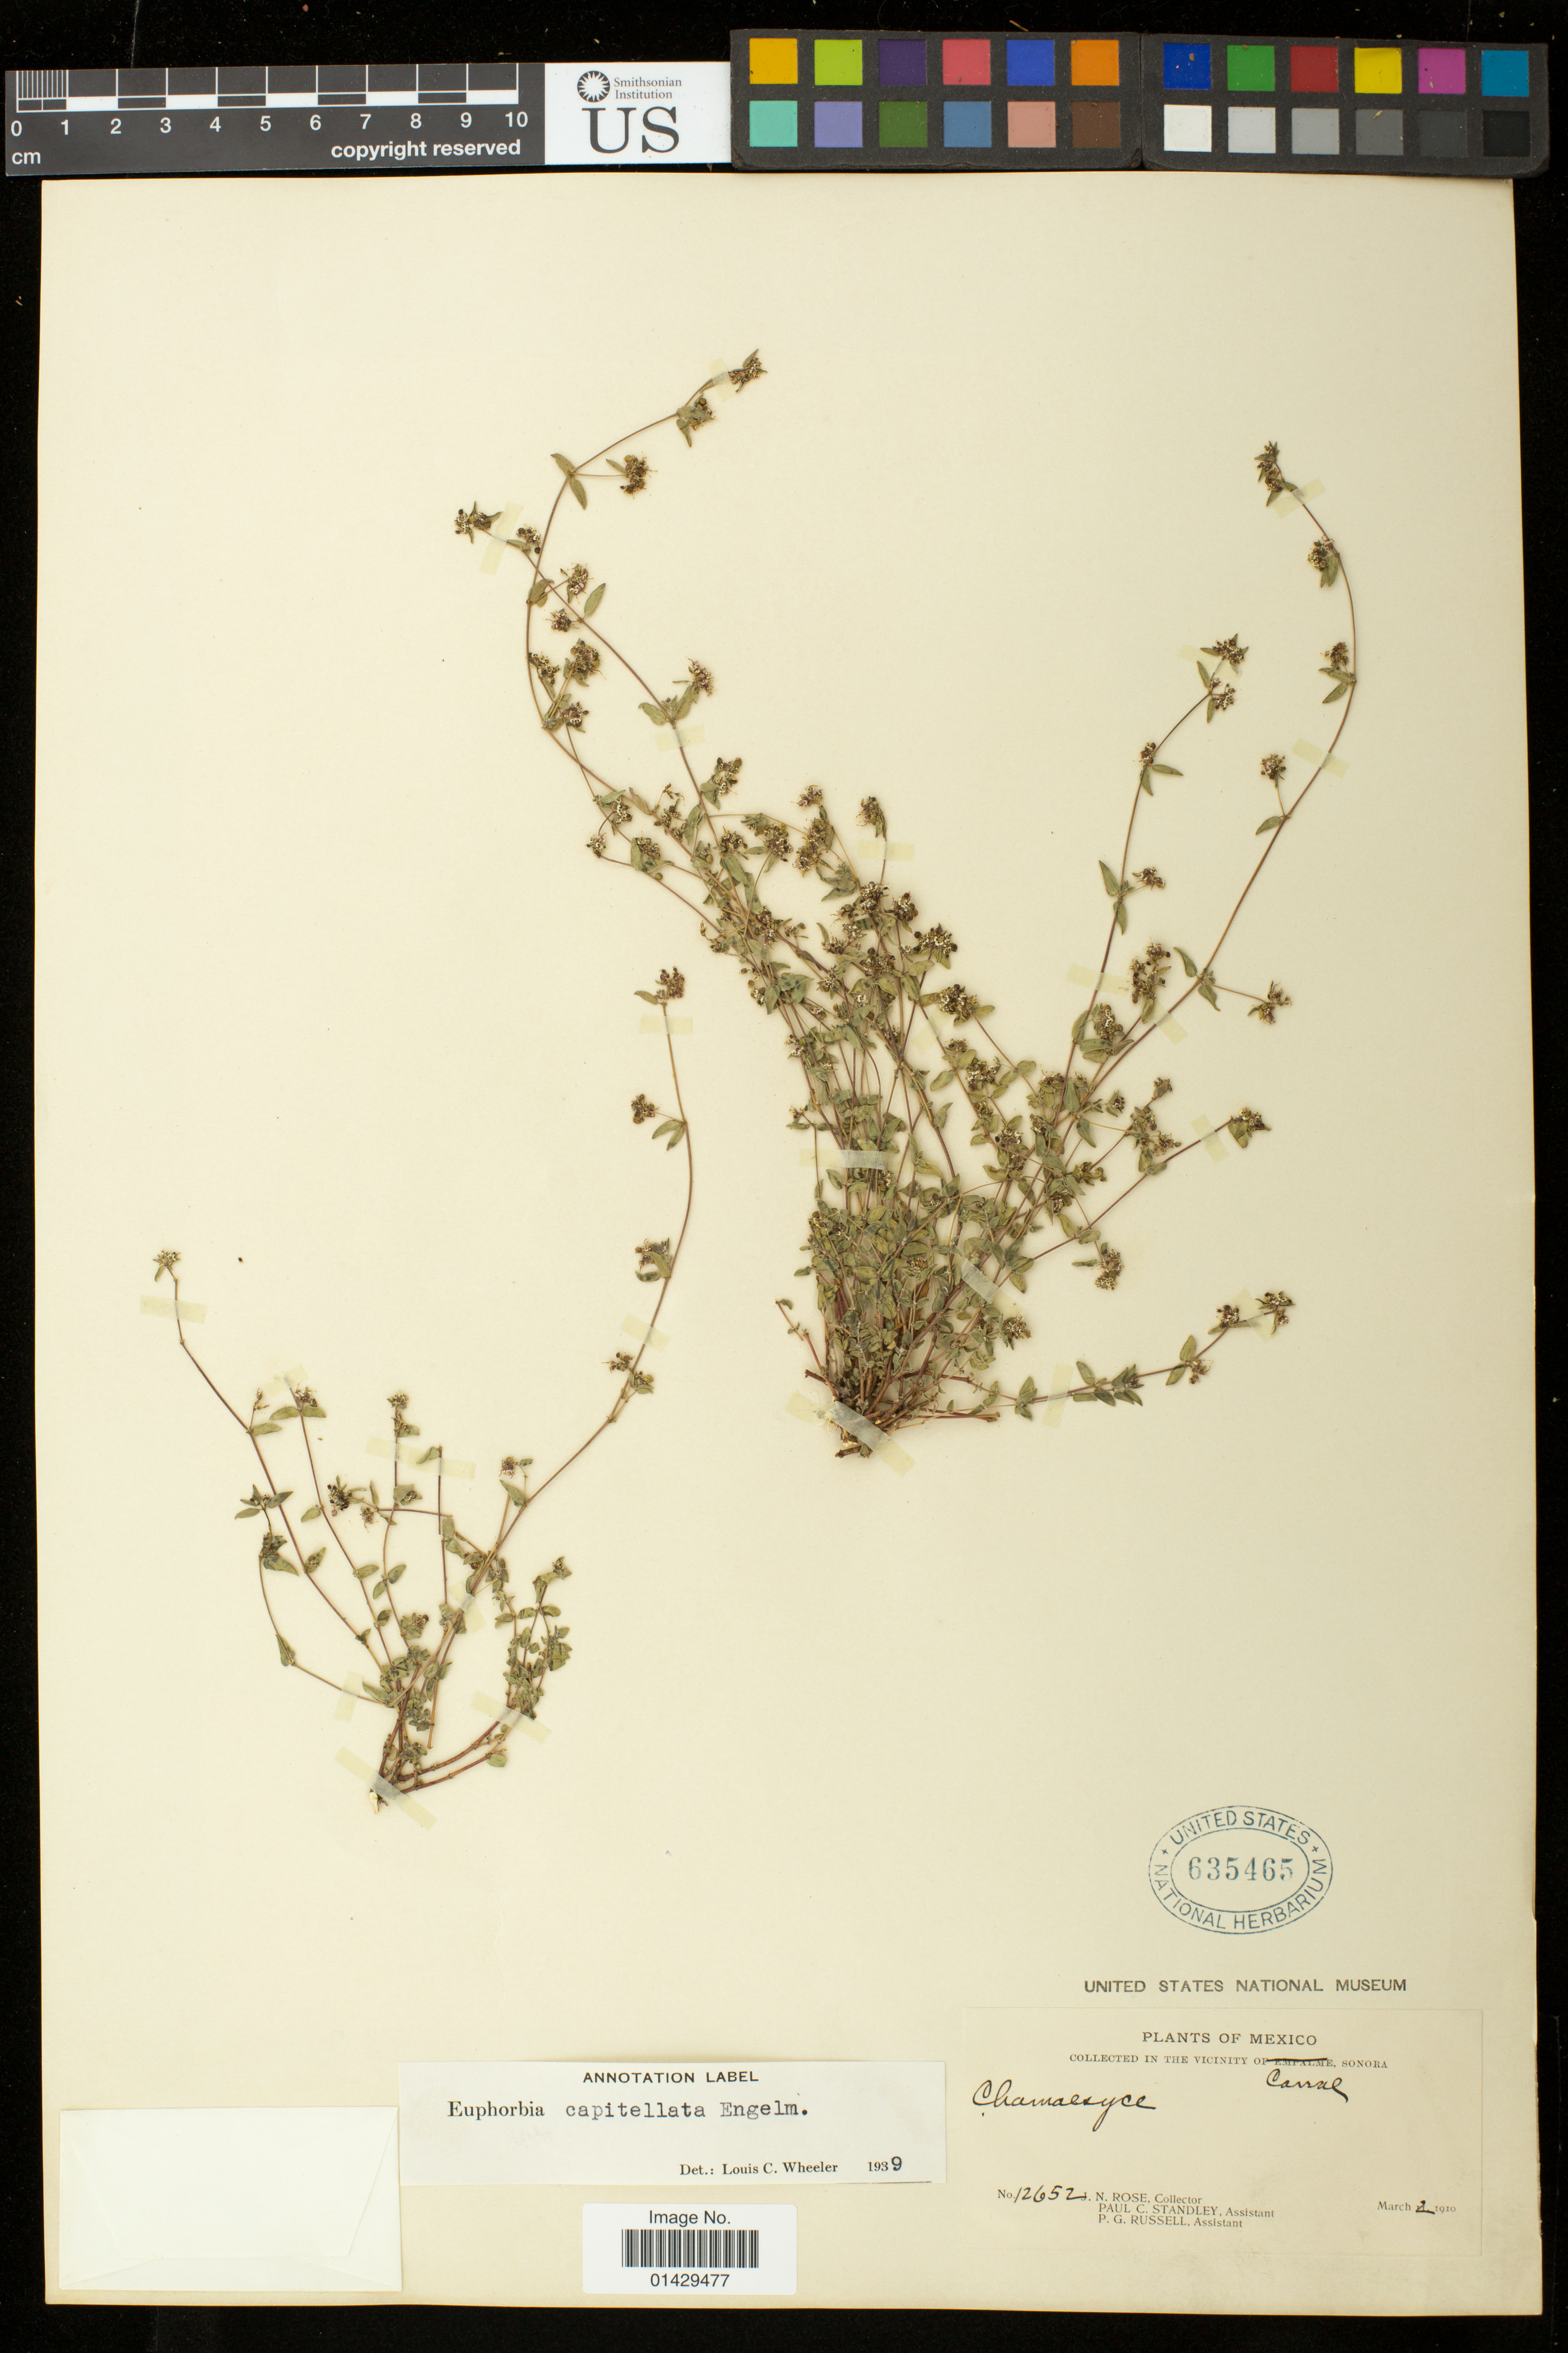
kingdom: Plantae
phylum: Tracheophyta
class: Magnoliopsida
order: Malpighiales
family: Euphorbiaceae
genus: Euphorbia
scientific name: Euphorbia capitellata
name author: Engelm. in Emory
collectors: J. N. Rose, P. C. Standley & P. G. Russell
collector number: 12652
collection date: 1910-03-02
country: Mexico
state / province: Sonora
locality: Vicinity of Canal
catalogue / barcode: US 635465